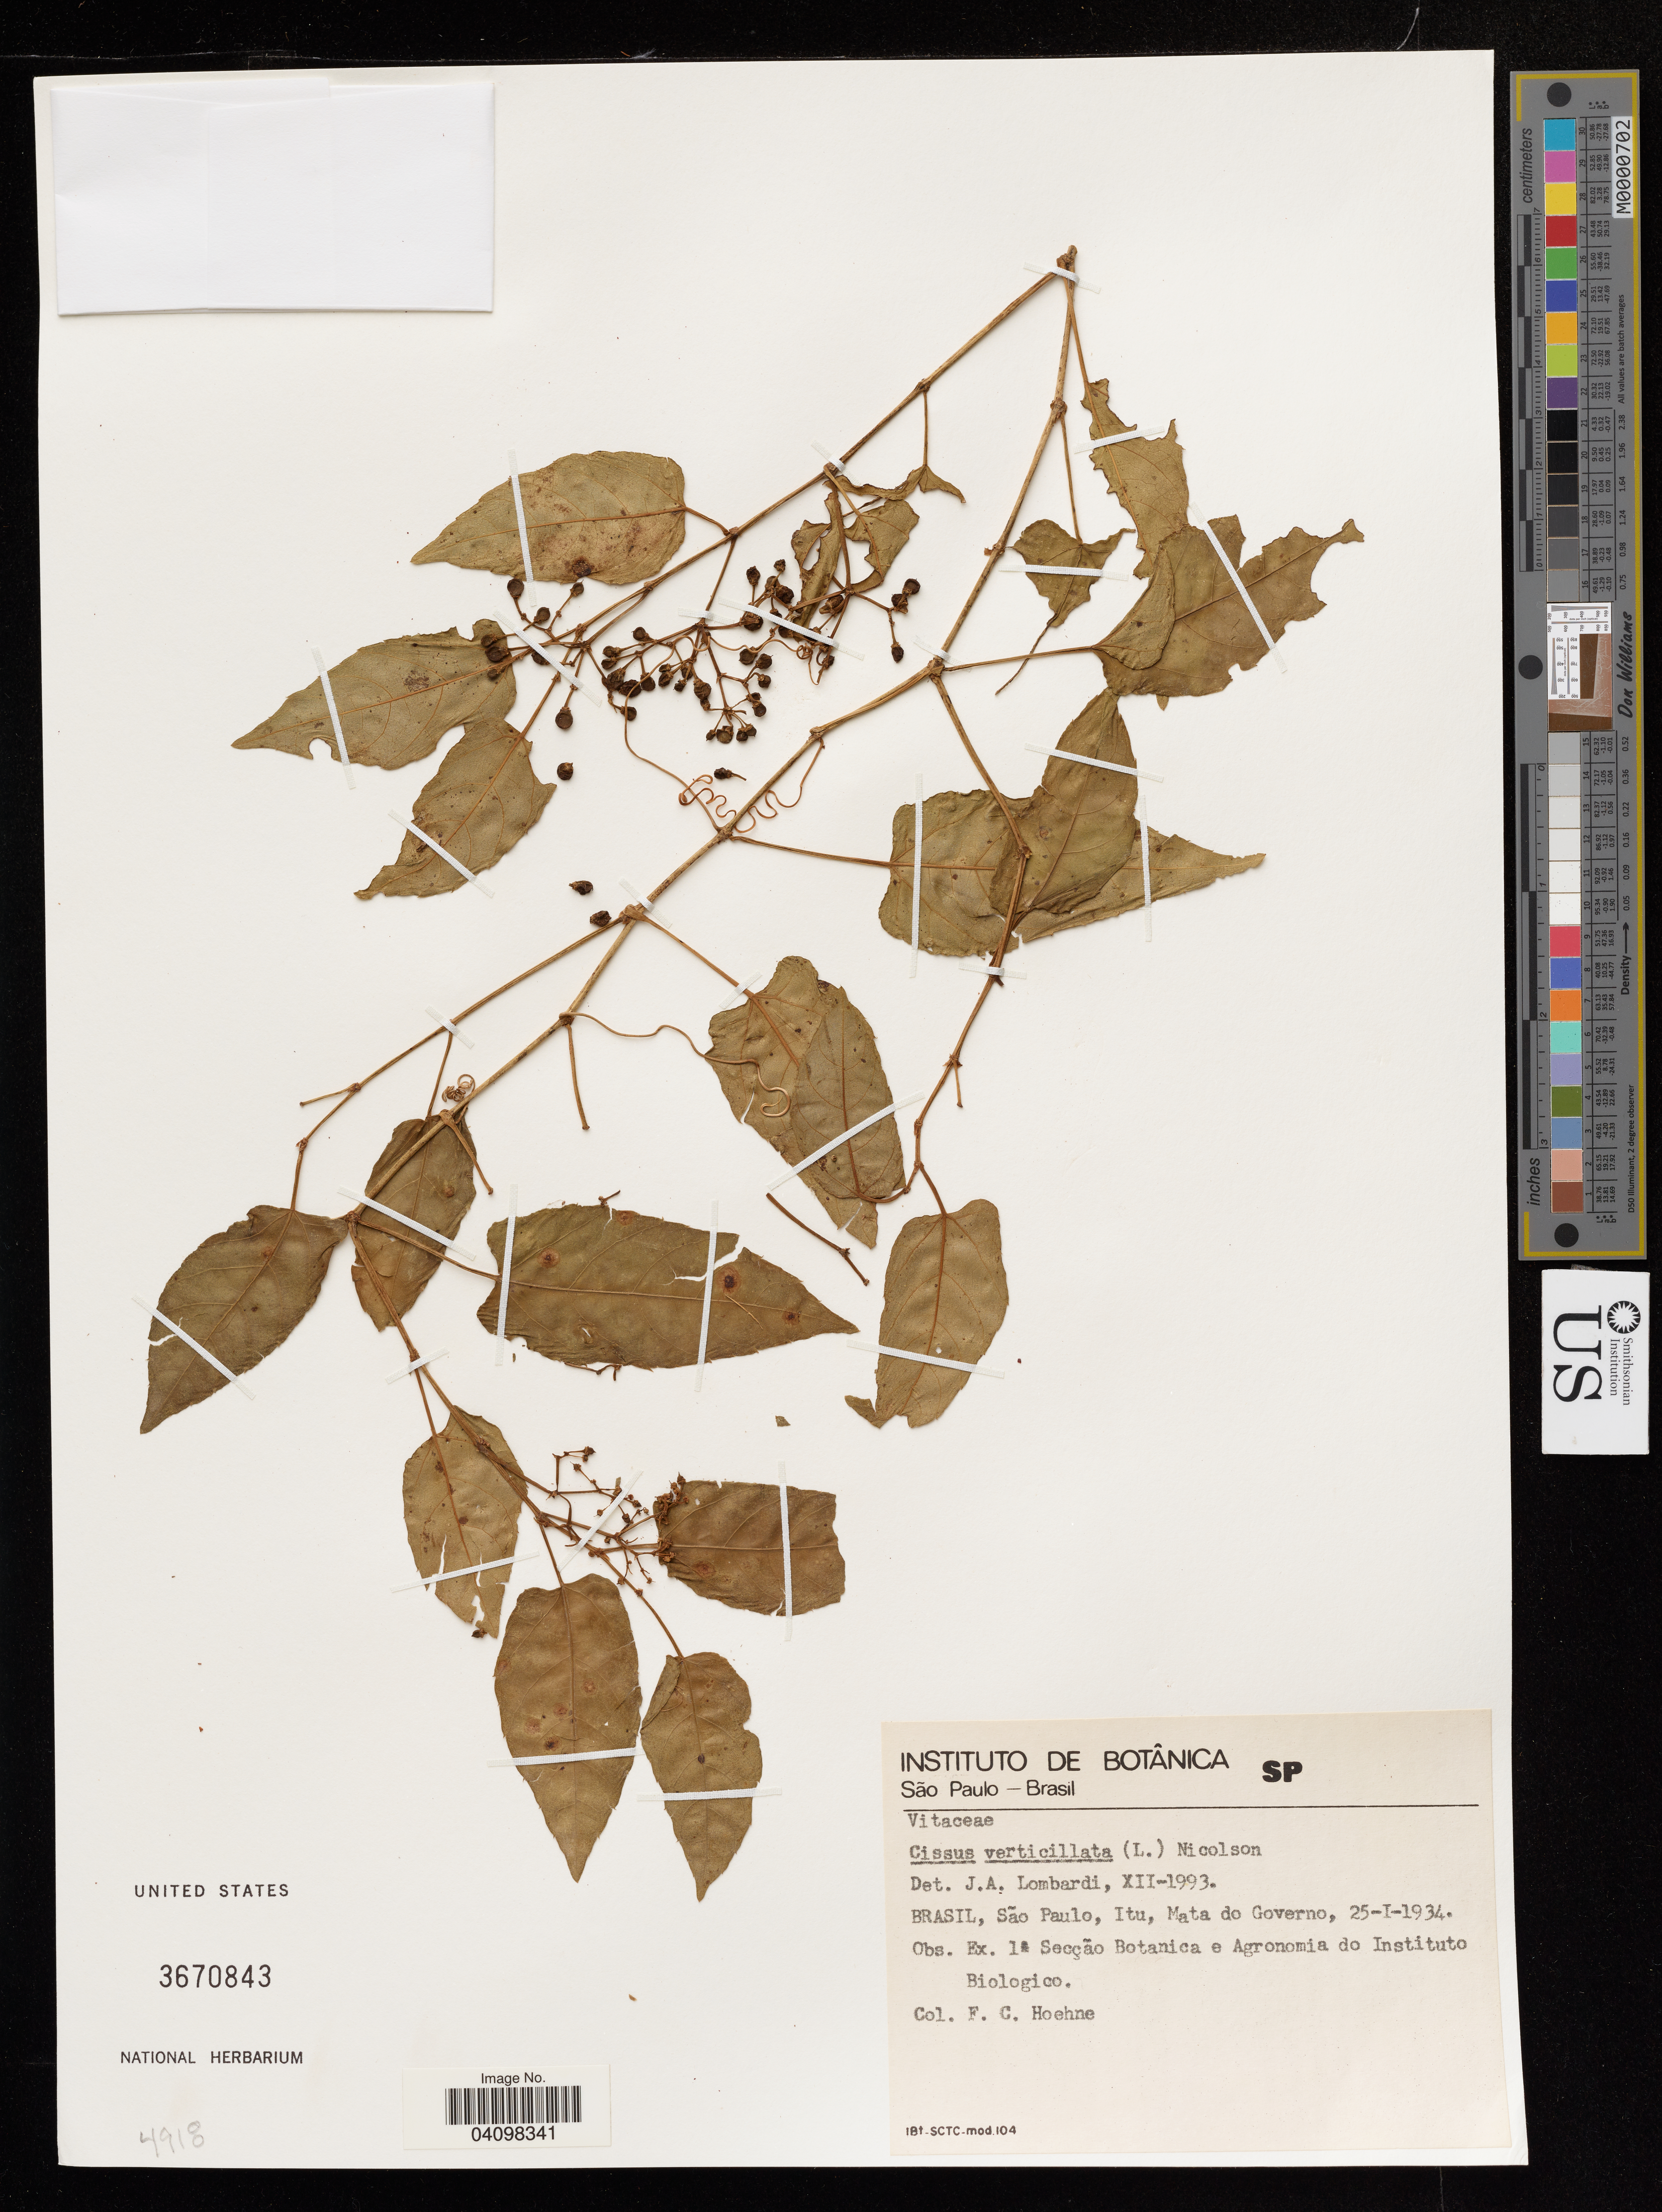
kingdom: Plantae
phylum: Tracheophyta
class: Magnoliopsida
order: Vitales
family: Vitaceae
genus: Cissus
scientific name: Cissus verticillata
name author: (L.) Nicolson & C.E. Jarvis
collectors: F. C. Hoehne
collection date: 1934-01-25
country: Brazil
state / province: São Paulo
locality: Itu, Mata do Governo.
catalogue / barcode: US 3670843